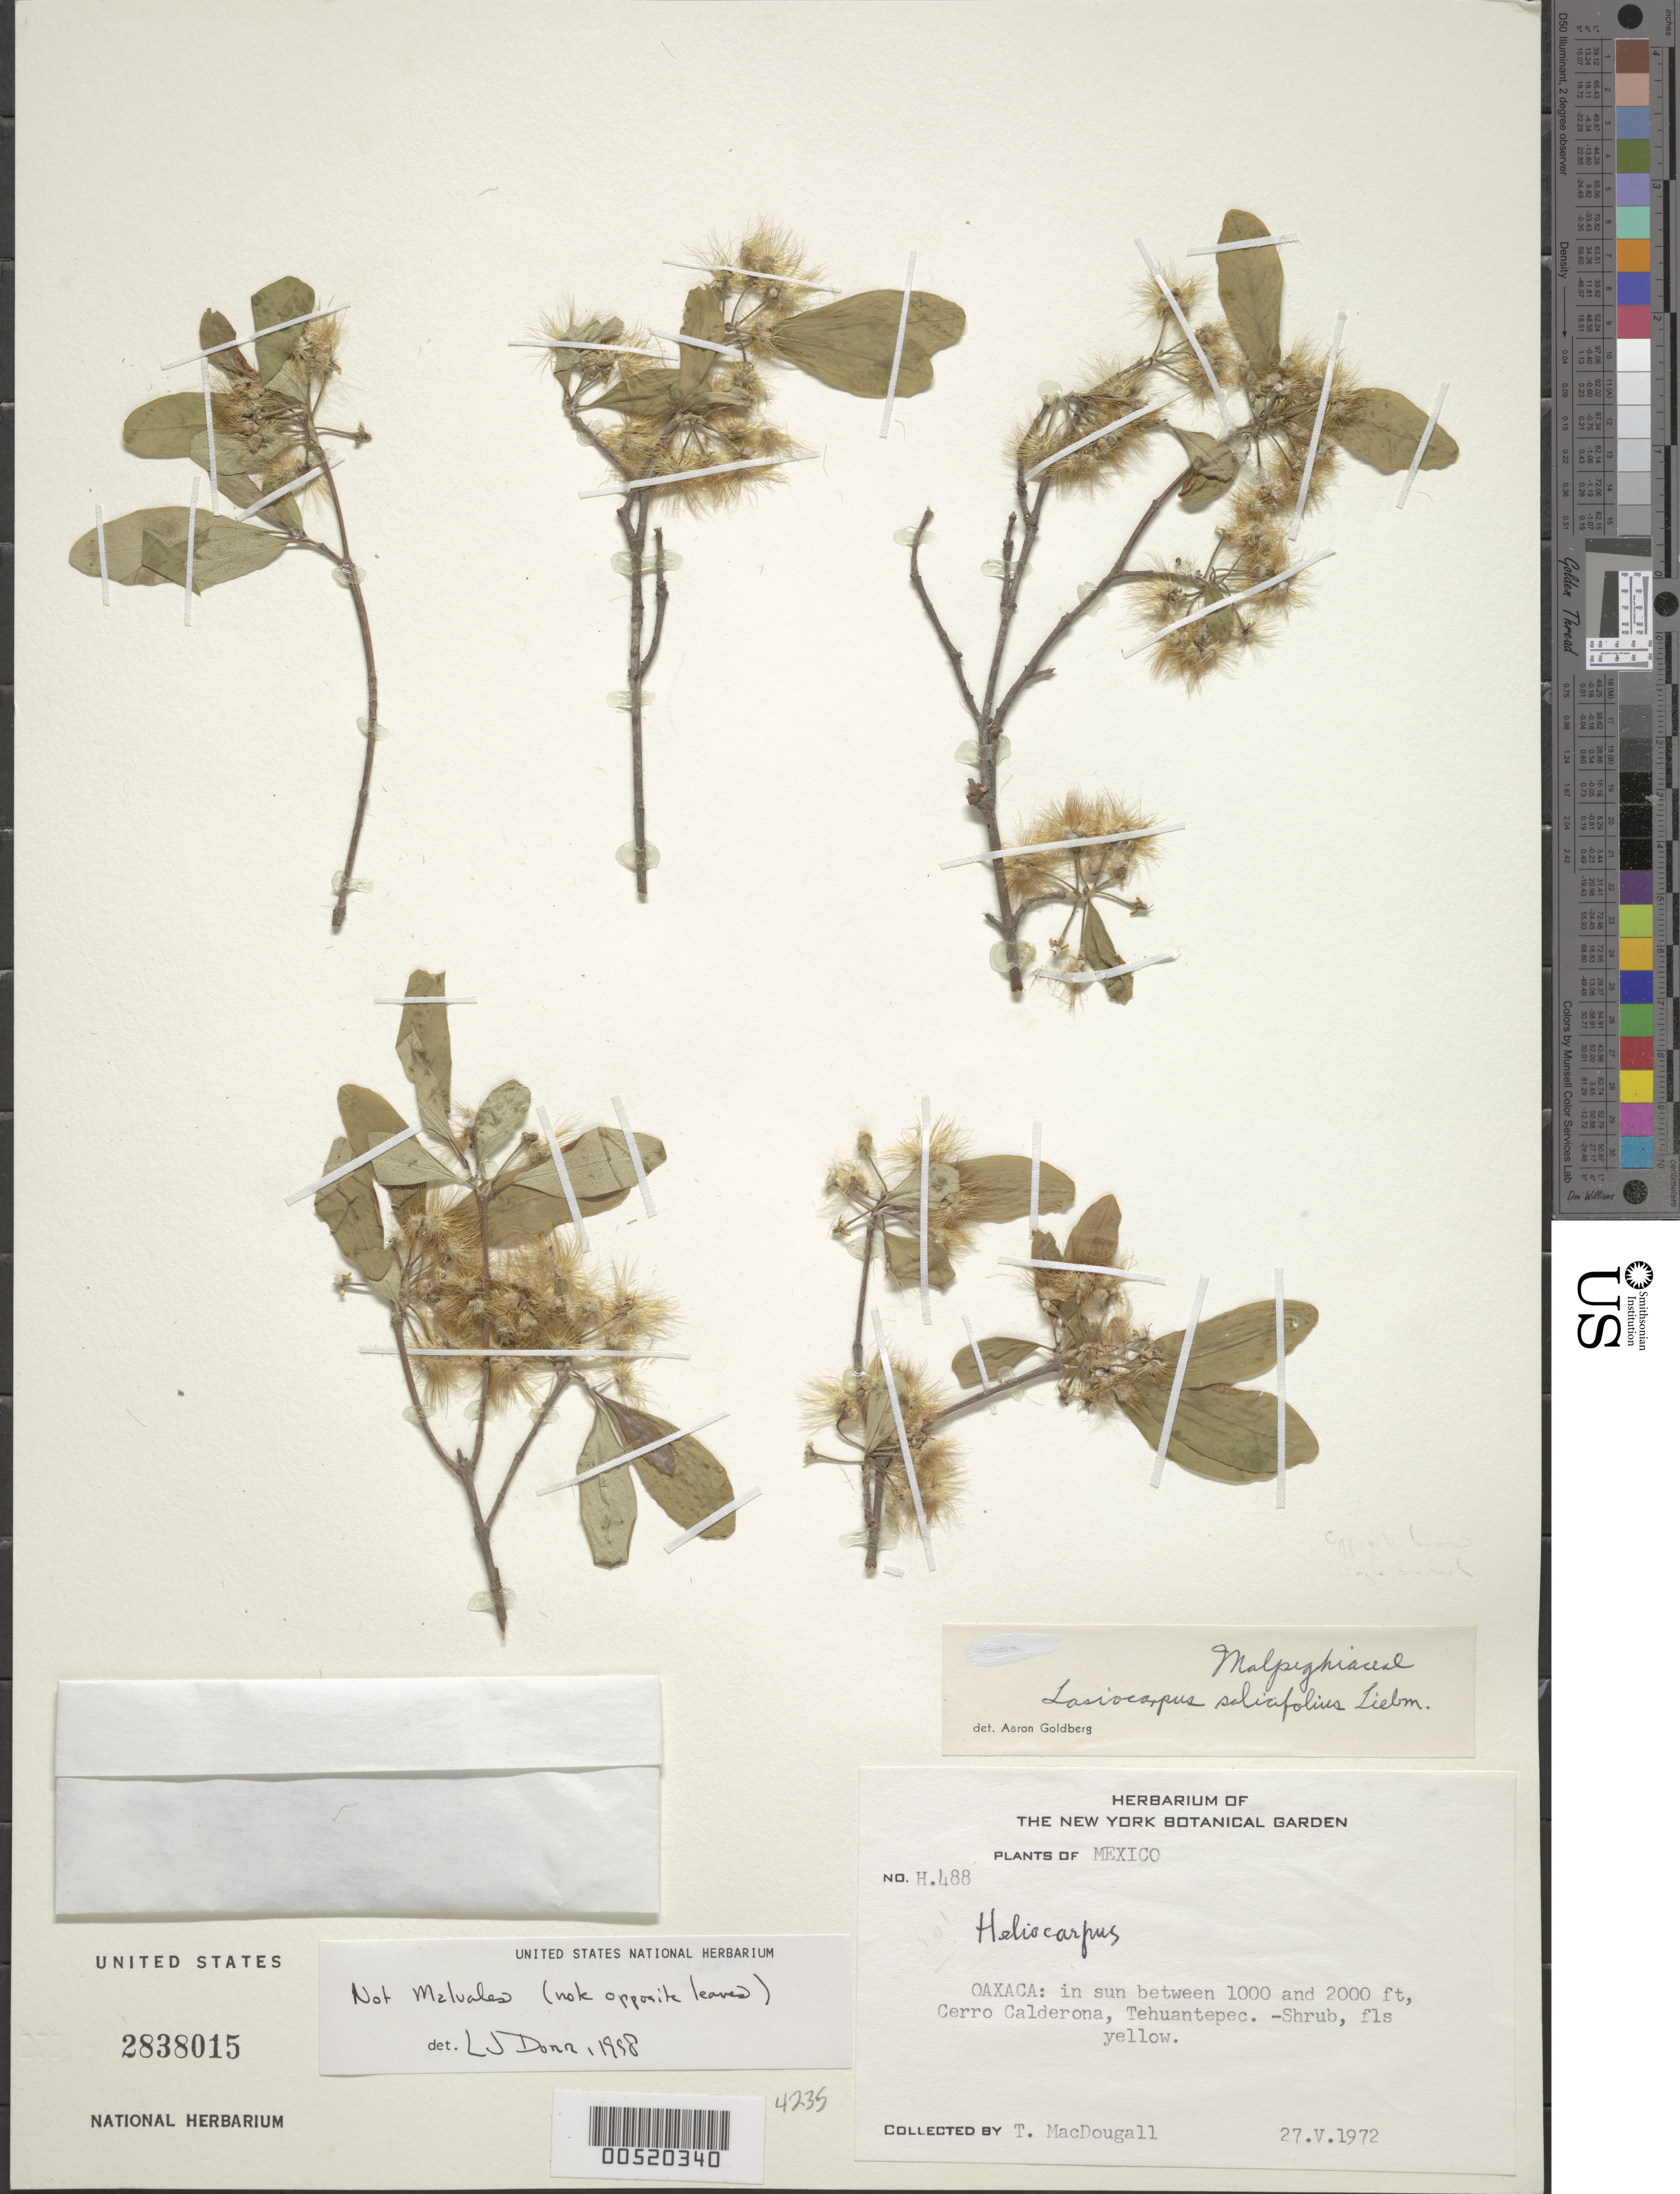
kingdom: Plantae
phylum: Tracheophyta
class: Magnoliopsida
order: Malpighiales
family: Malpighiaceae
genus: Lasiocarpus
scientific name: Lasiocarpus salicifolius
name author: Liebm.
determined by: Goldberg, Aaron, (US), NMNH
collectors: T. B. MacDougall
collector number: H.488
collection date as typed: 27 May 1972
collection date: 1972-05-27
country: Mexico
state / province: Oaxaca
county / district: Tehuantepec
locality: Cerro Calderona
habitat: In sun between 1000 and 2000 ft.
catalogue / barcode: US 2838015